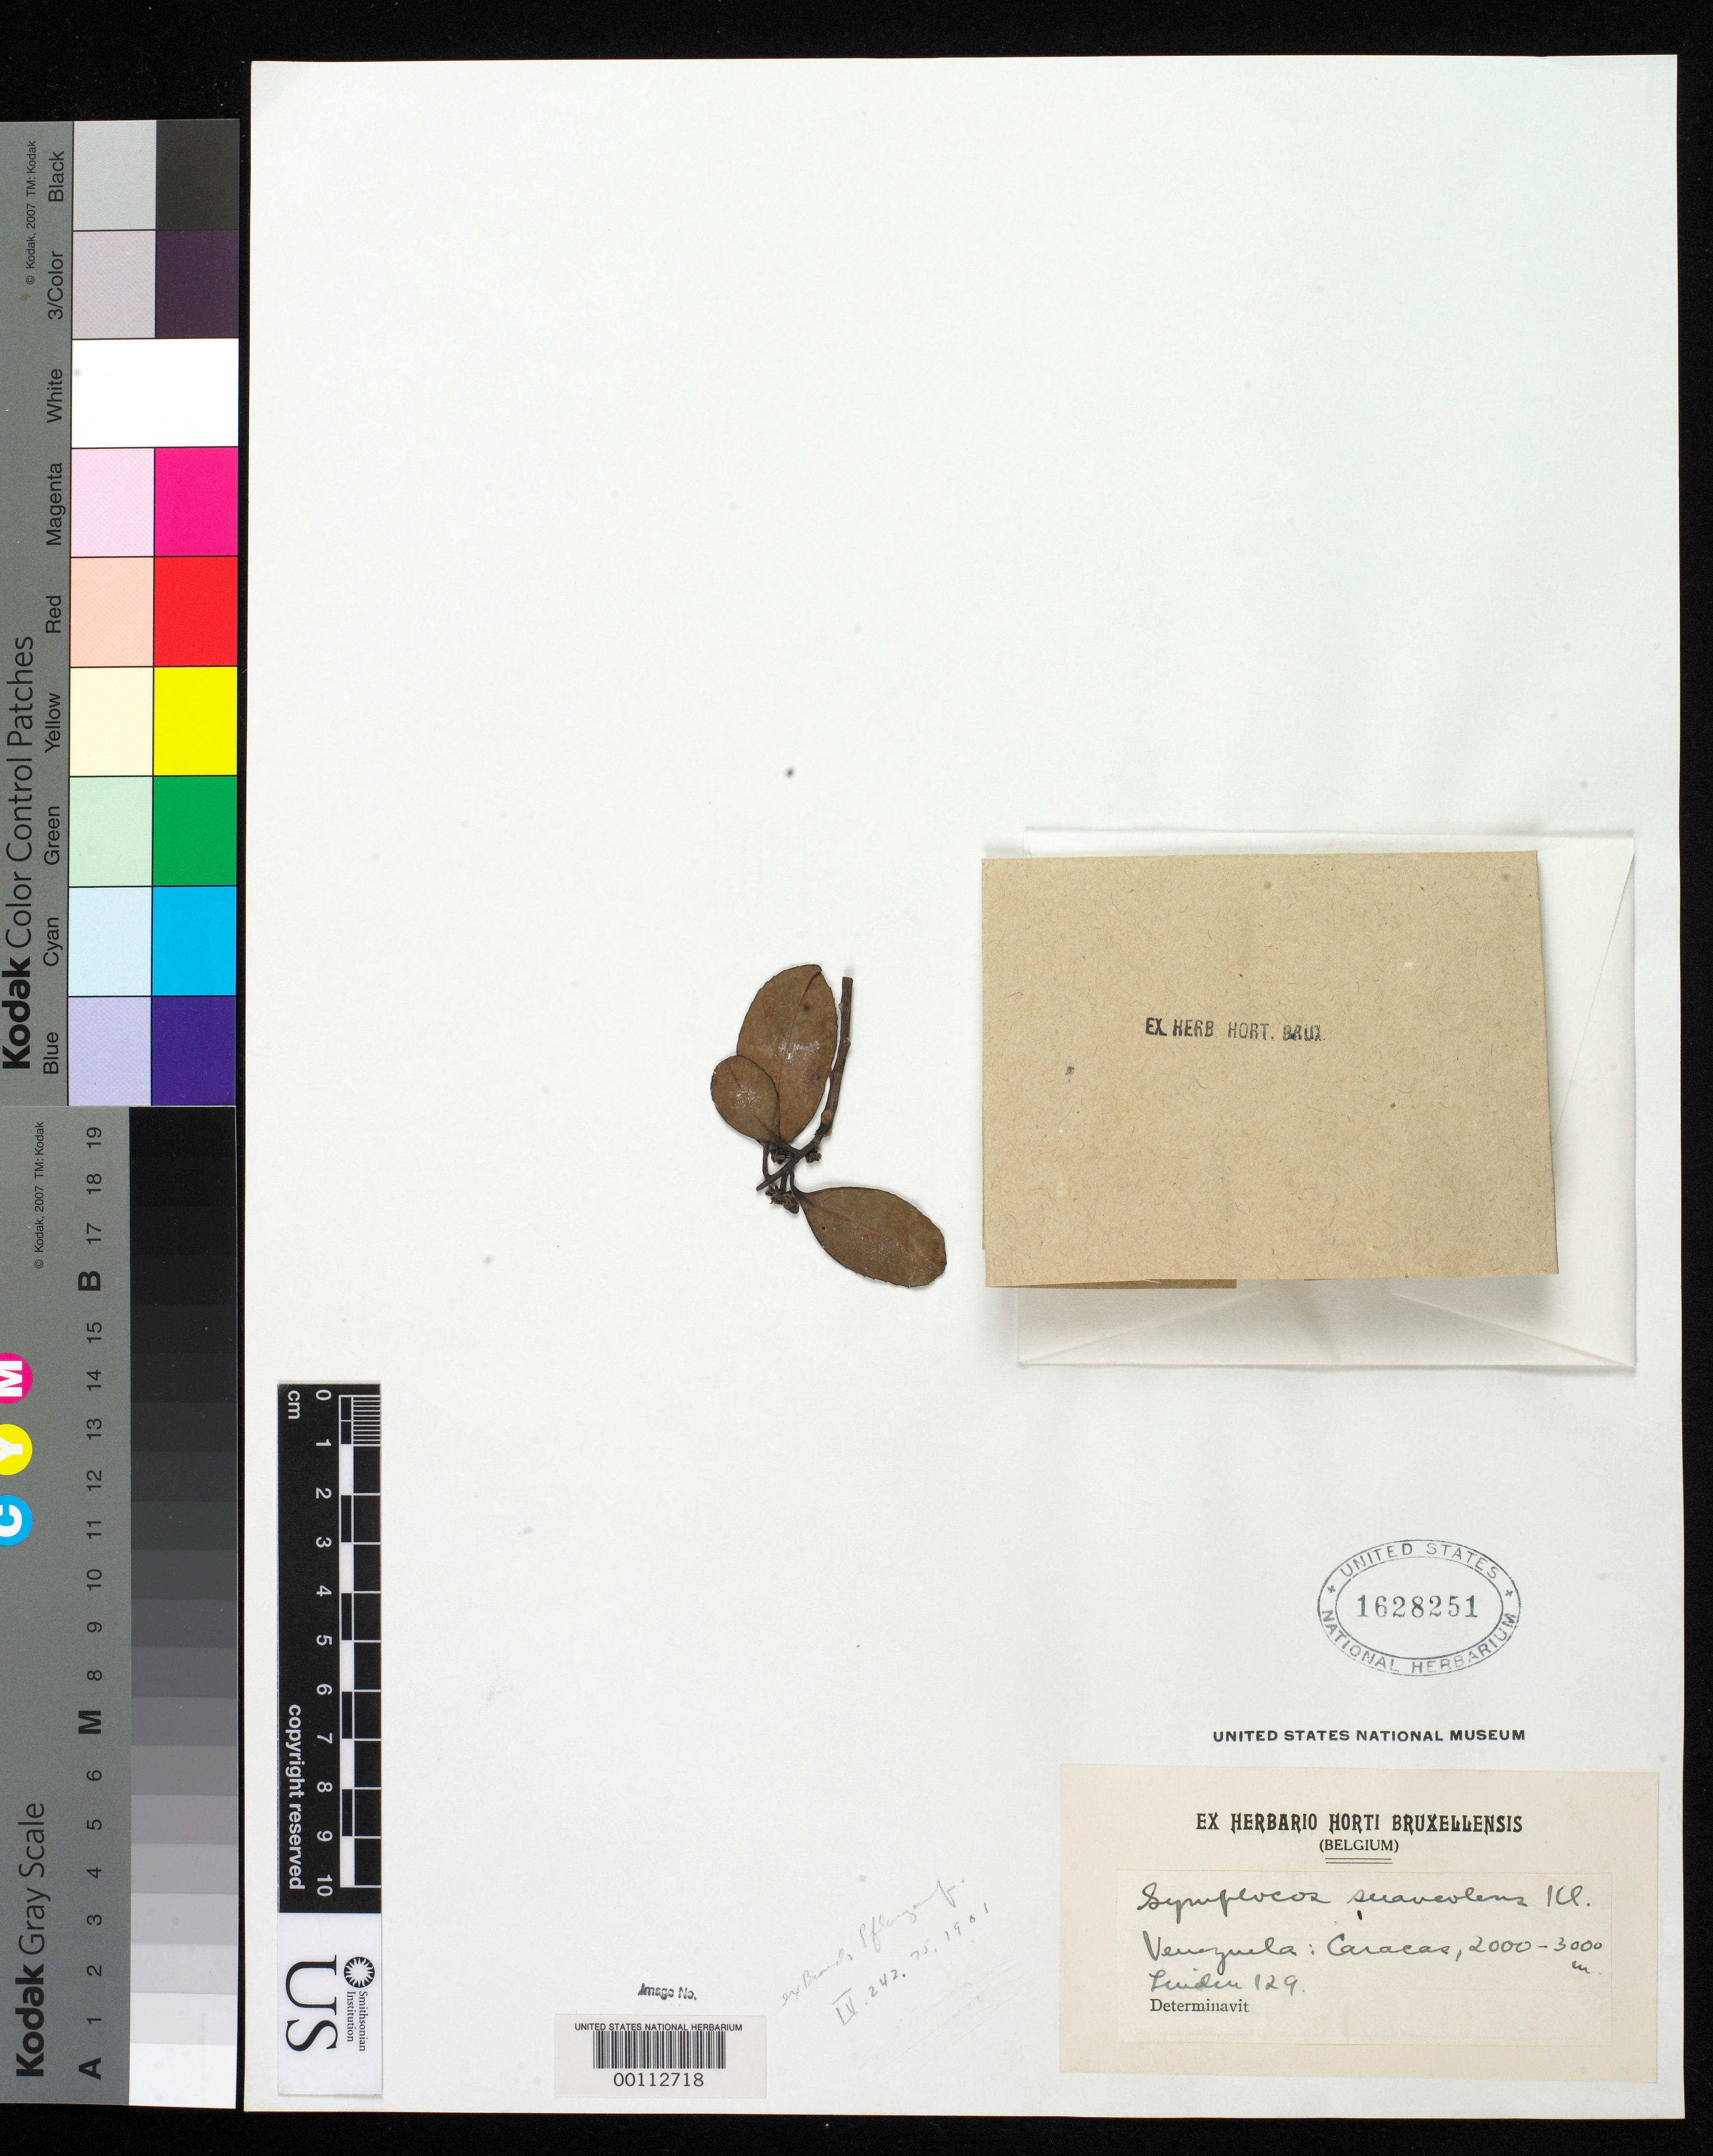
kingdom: Plantae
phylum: Tracheophyta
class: Magnoliopsida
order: Ericales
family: Symplocaceae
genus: Symplocos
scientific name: Symplocos suaveolens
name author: Klotzsch ex Brand in Engl.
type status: Syntype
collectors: J. Linden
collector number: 129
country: Venezuela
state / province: Distrito Federal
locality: Caracas.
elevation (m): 2000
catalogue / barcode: US 1628251